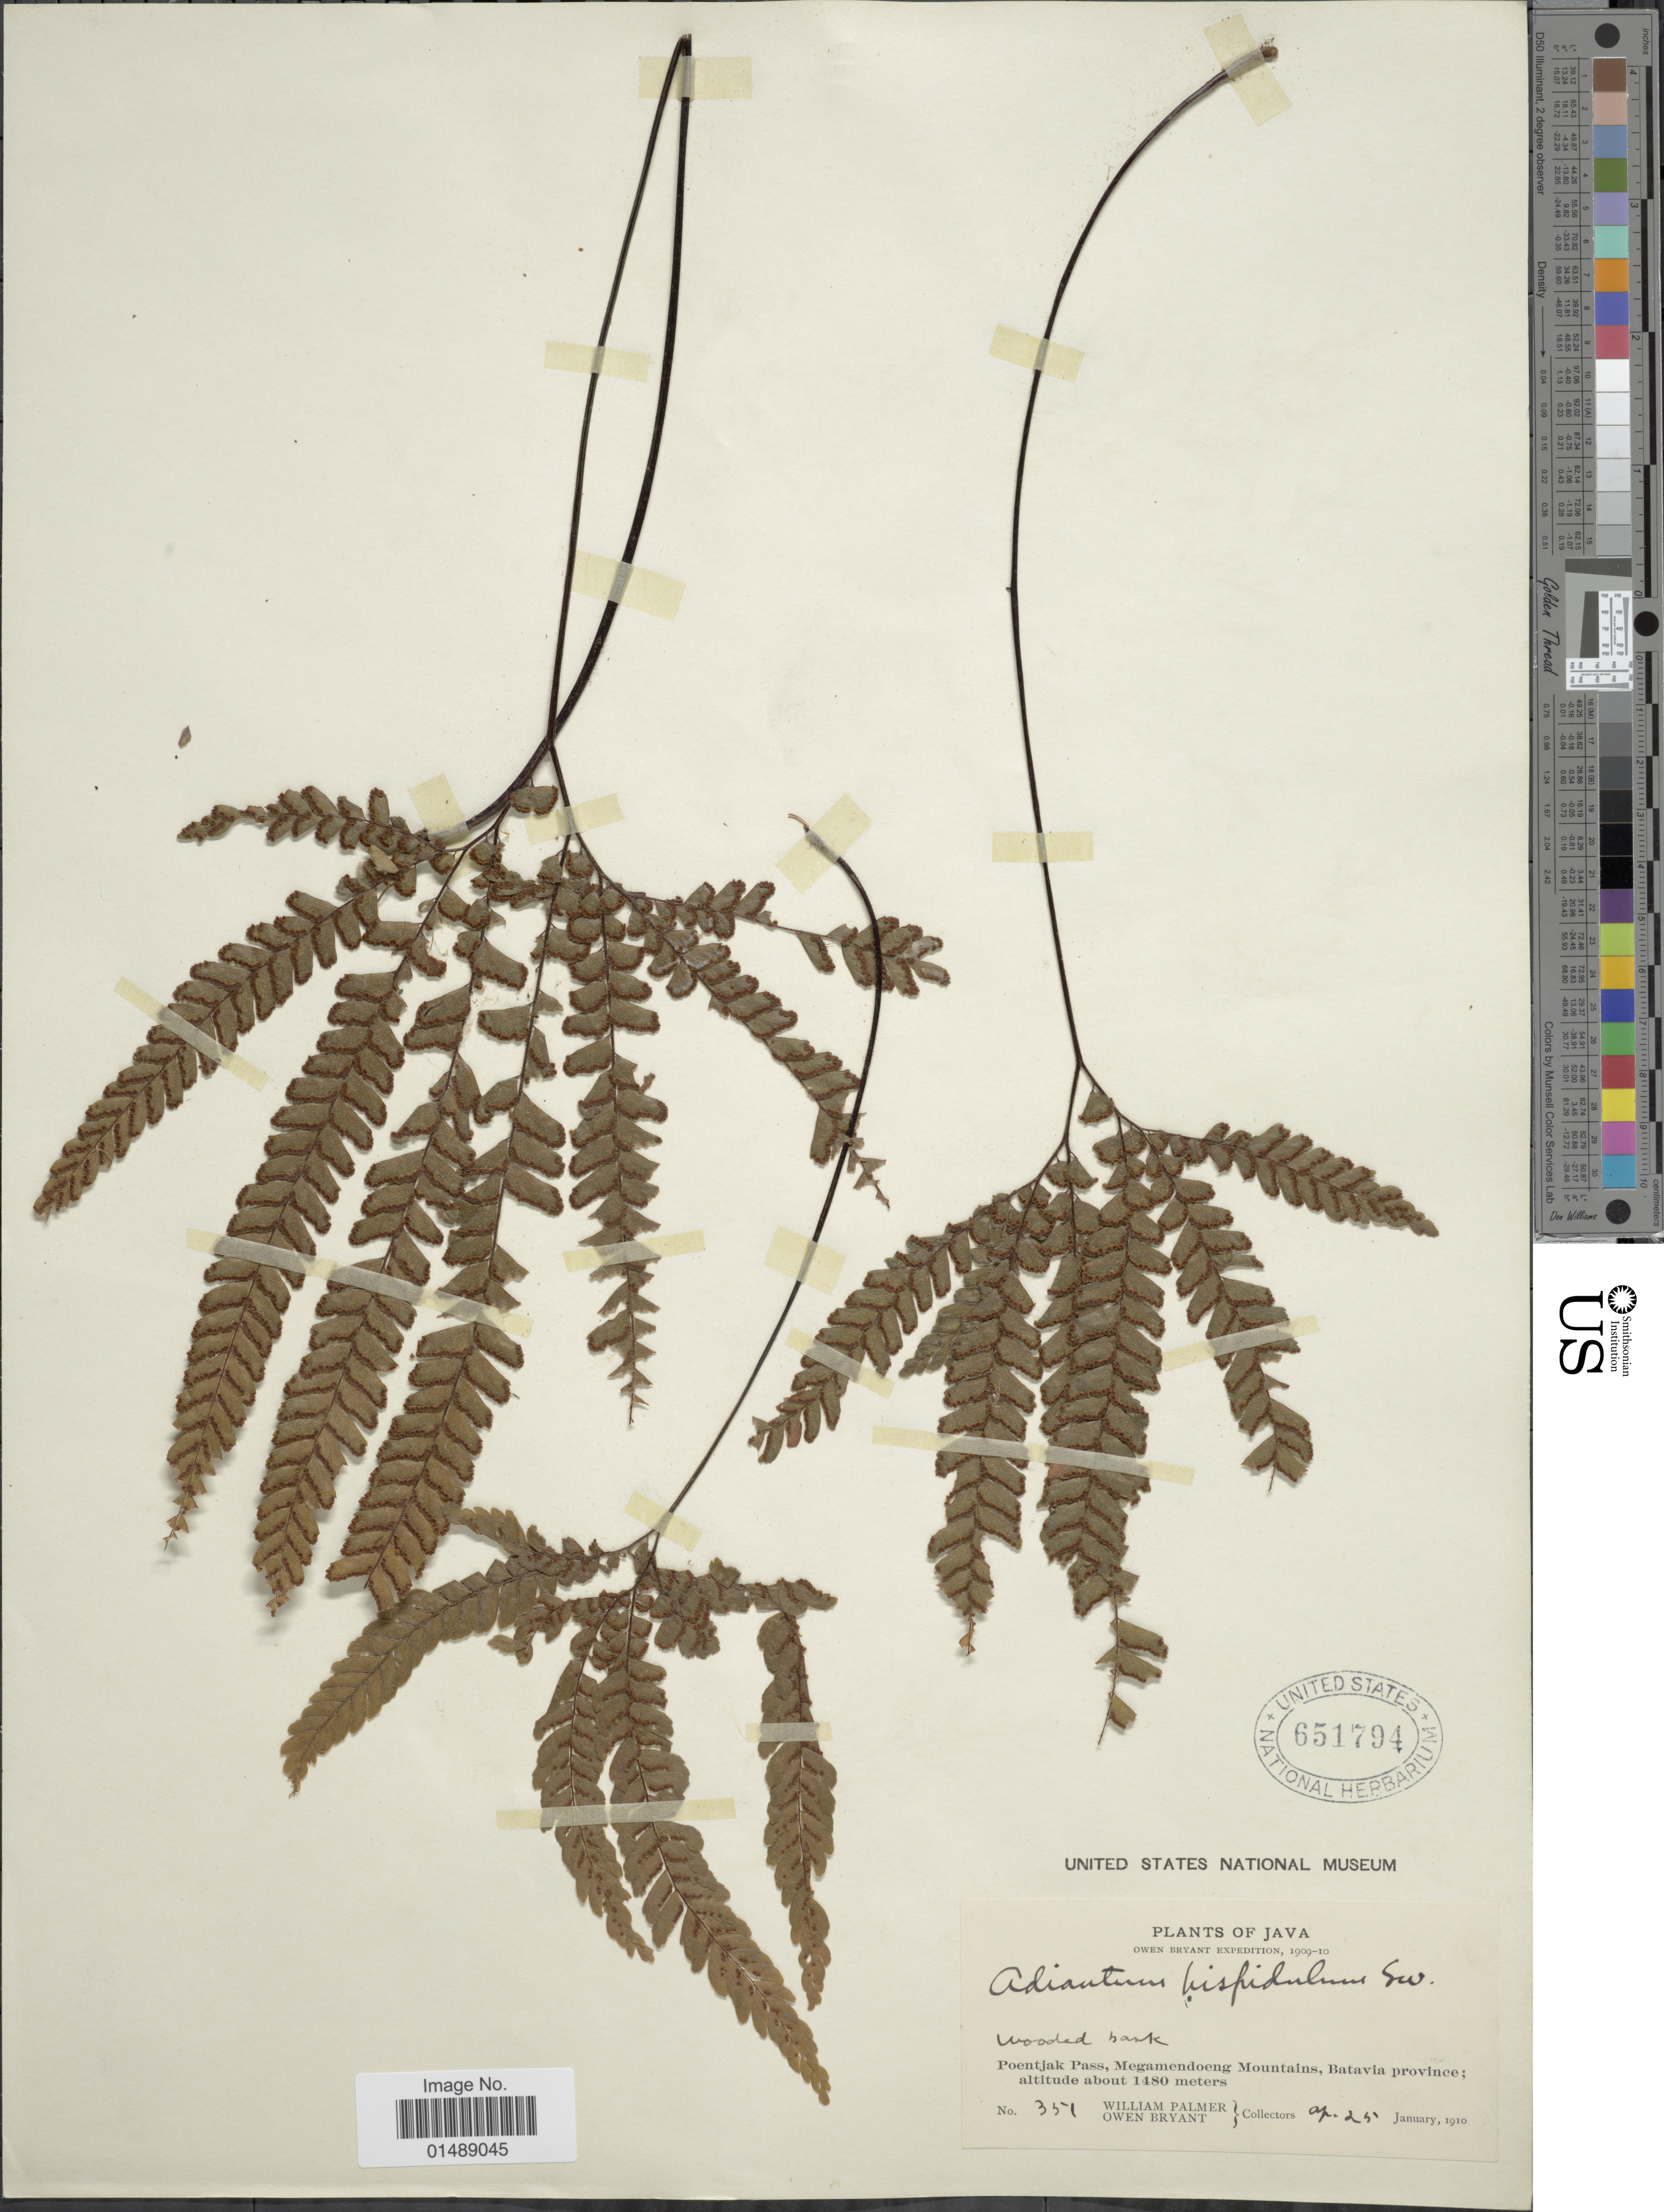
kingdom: Plantae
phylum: Tracheophyta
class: Polypodiopsida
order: Polypodiales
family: Pteridaceae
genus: Adiantum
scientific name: Adiantum hispidulum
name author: Sw.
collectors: W. Palmer & O. Bryant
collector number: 351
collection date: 1910-01/1910-04-25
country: Indonesia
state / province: Java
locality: Poentjak Pass, Megamendoeng Mountains, Batavia province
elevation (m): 1480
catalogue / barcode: US 651794